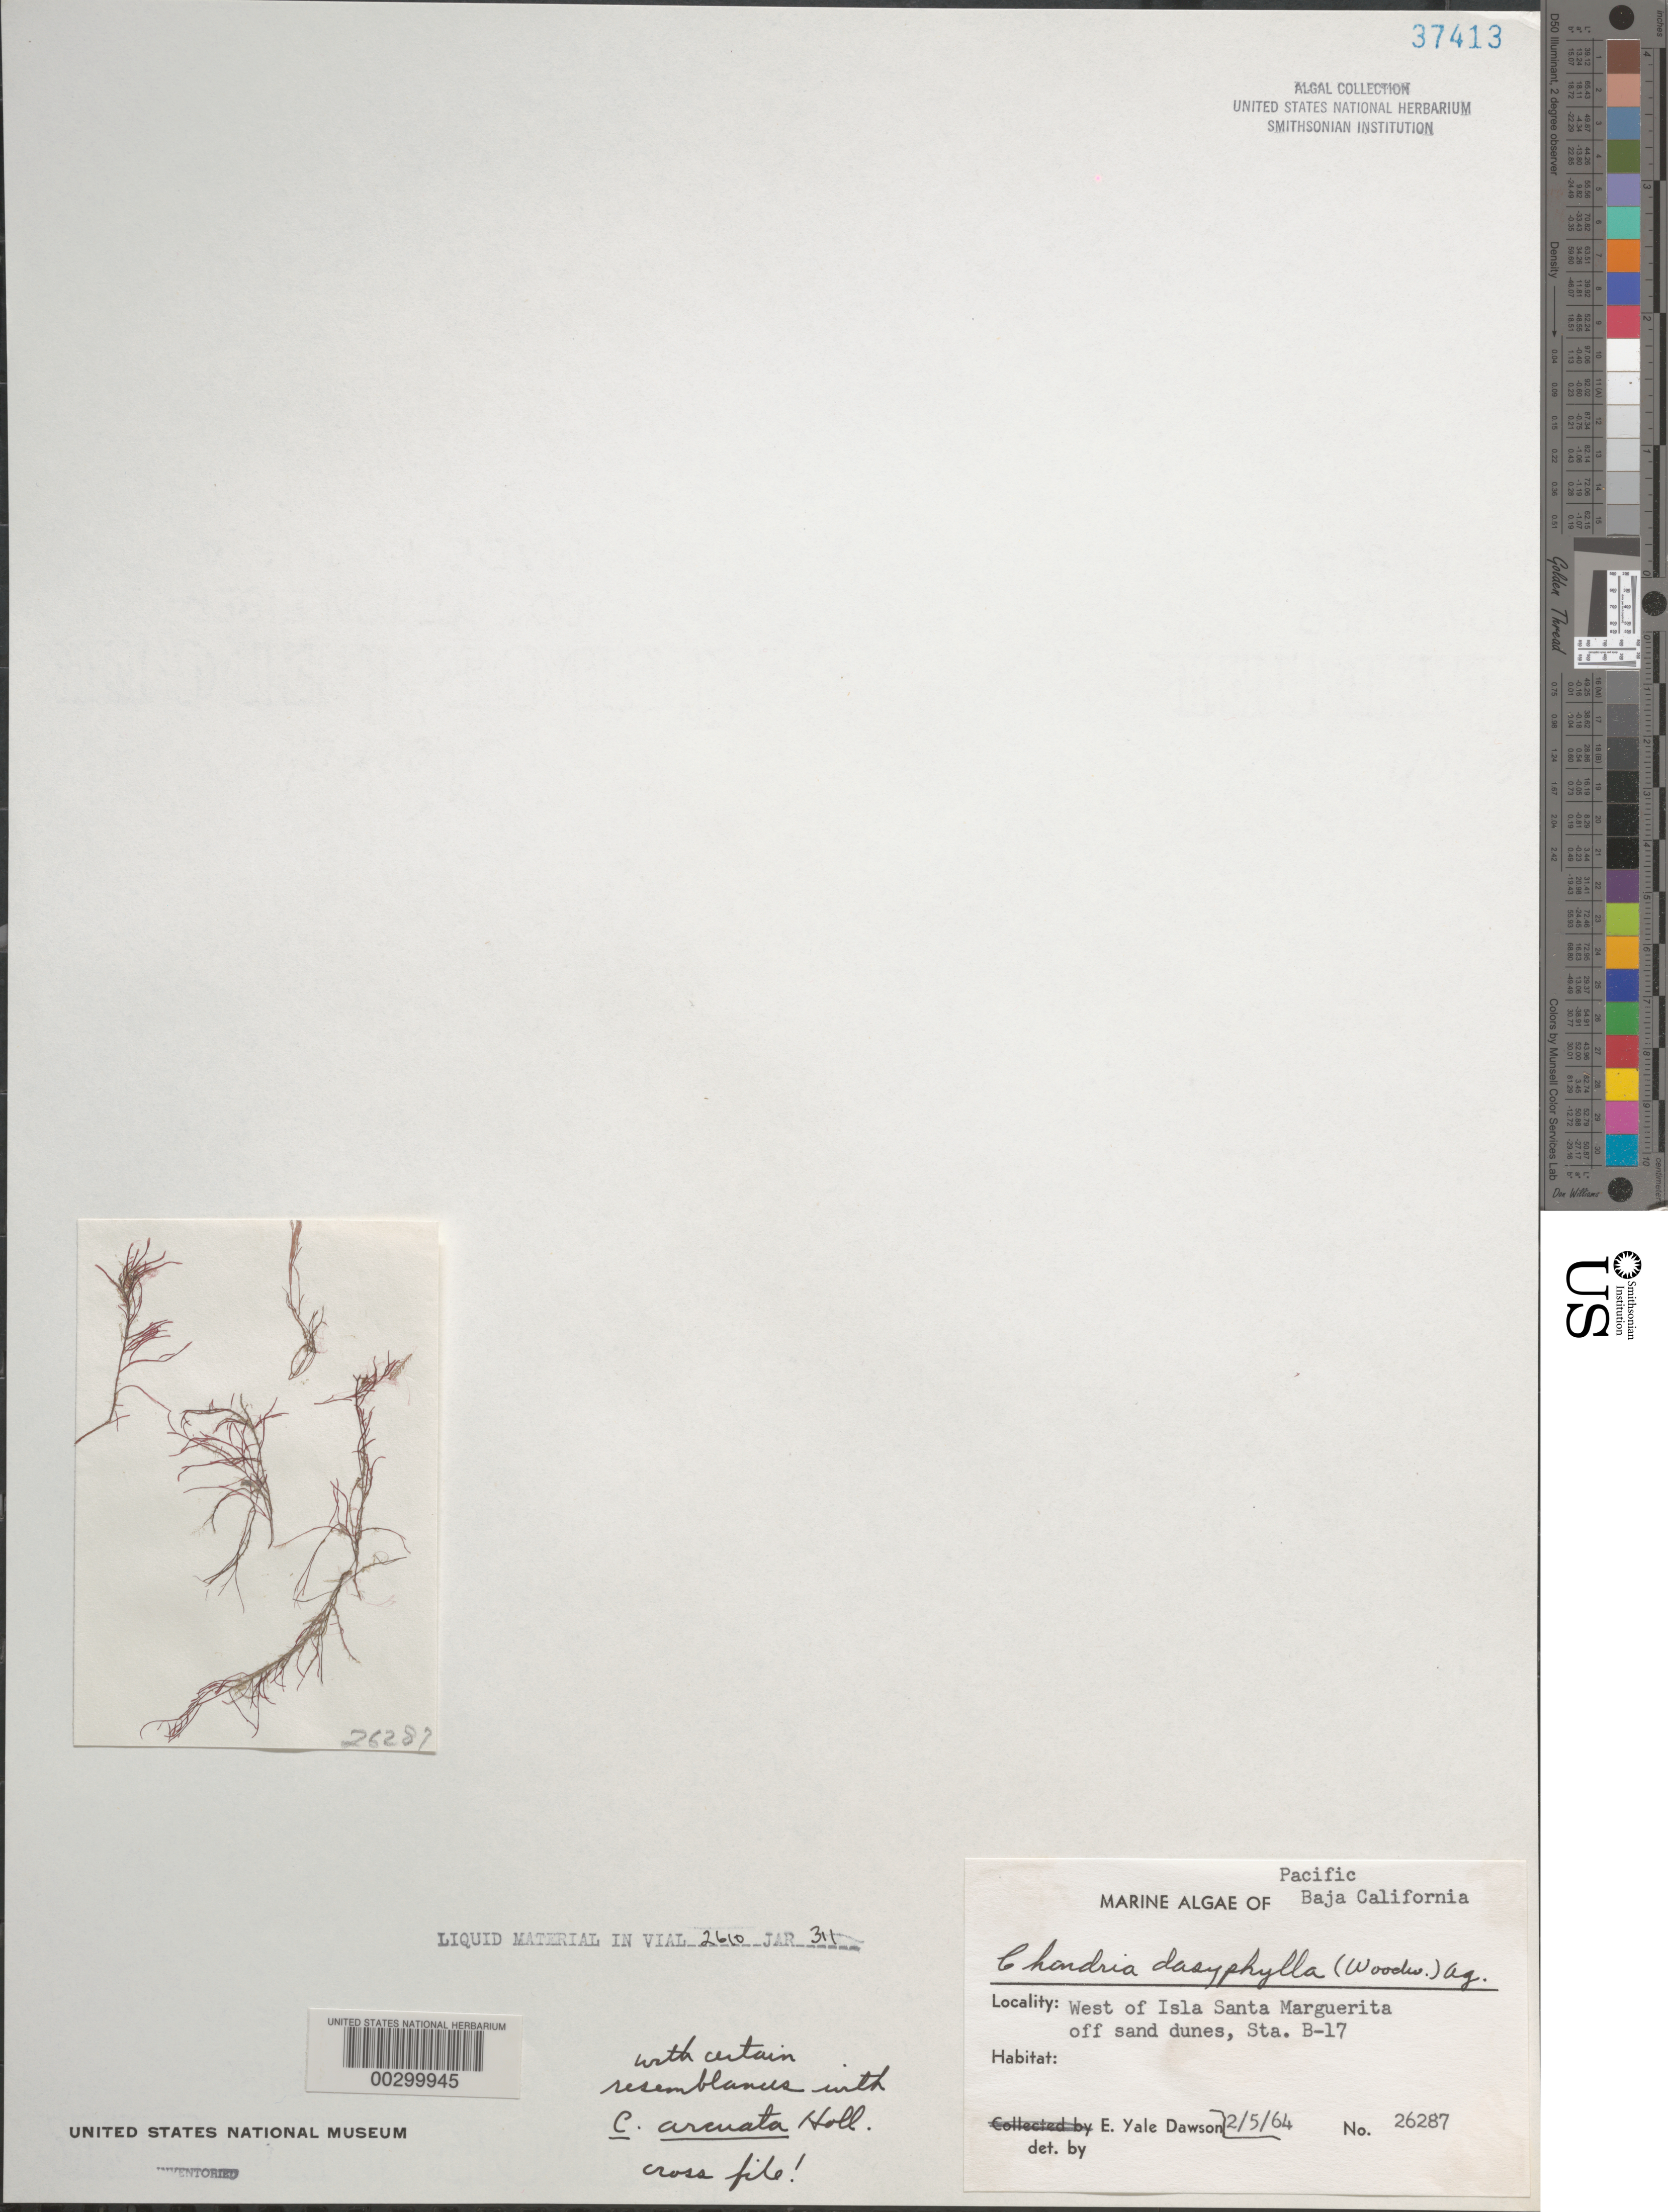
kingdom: Plantae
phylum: Rhodophyta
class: Florideophyceae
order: Ceramiales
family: Rhodomelaceae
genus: Chondria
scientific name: Chondria dasyphylla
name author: (Woodw.) C. Agardh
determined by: Dawson, E. Y.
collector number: EYD 26287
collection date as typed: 05 Feb 1964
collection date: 1964-02-05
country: Mexico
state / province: Baja California Sur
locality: West of Isla Santa Margarita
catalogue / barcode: US 37413